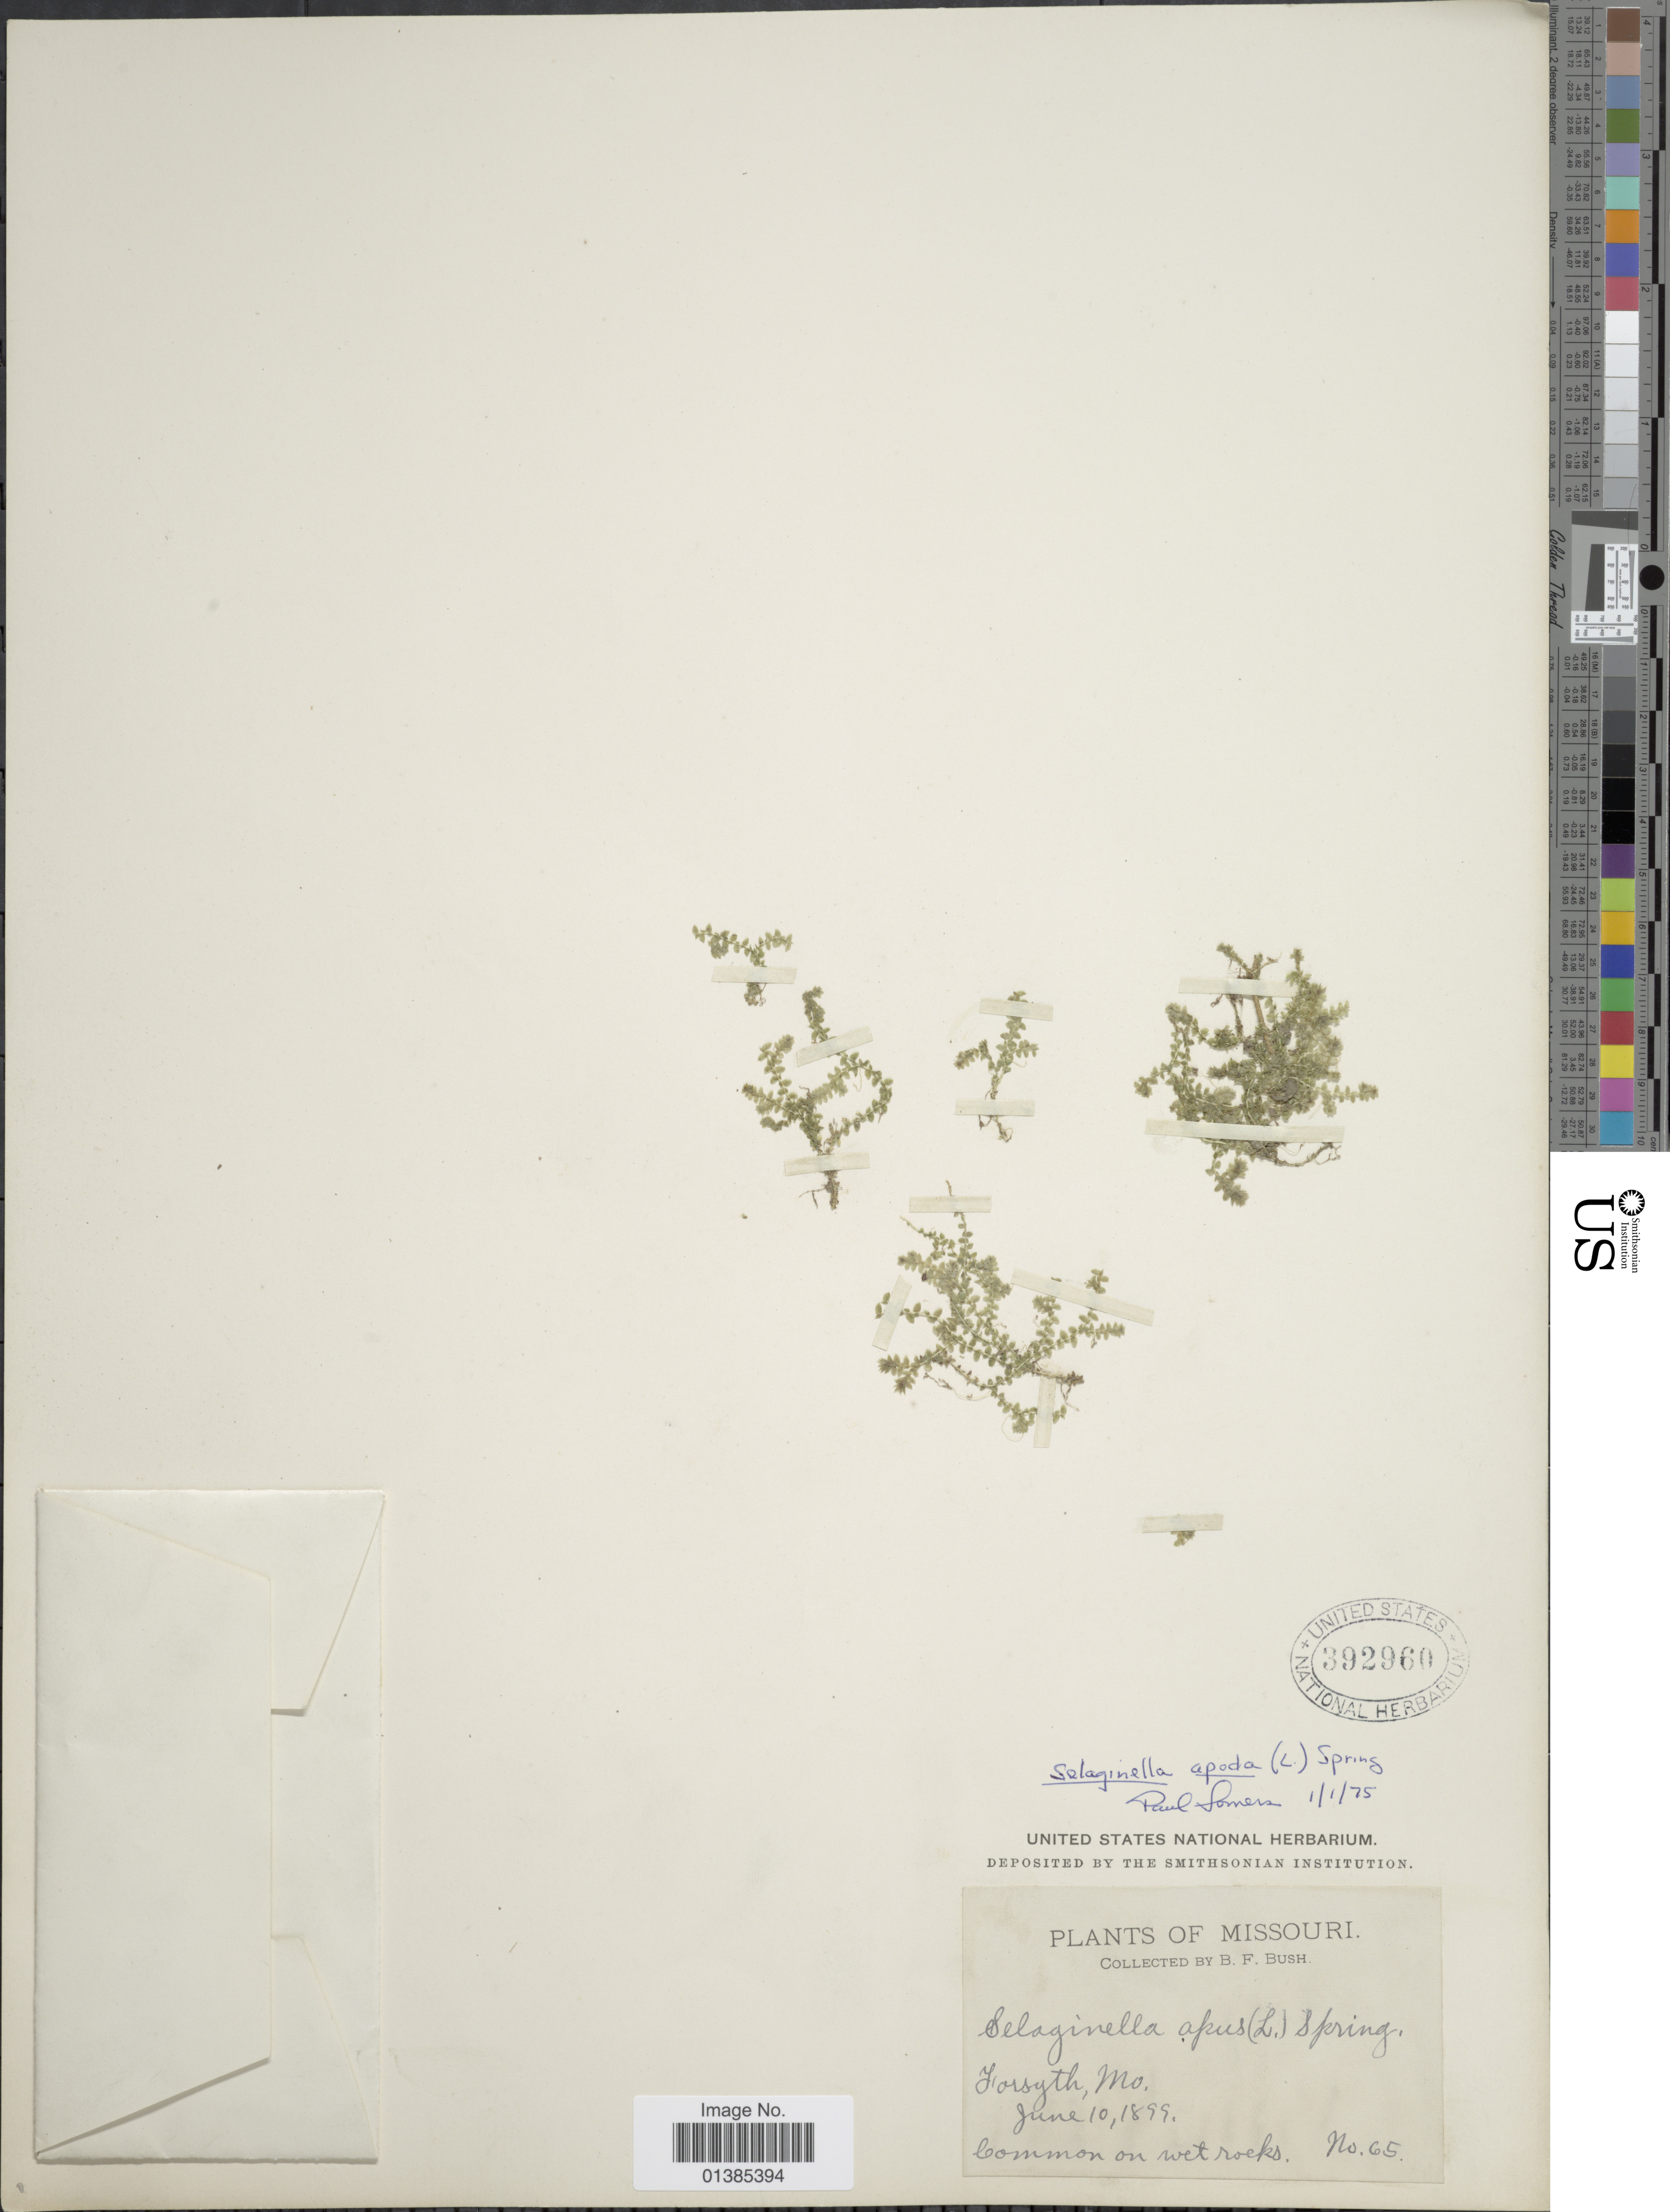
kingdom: Plantae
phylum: Tracheophyta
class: Lycopodiopsida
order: Selaginellales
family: Selaginellaceae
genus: Selaginella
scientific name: Selaginella apus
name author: Spring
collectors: B. F. Bush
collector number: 65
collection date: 1899-06-10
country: United States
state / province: Missouri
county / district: Taney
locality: Forsyth.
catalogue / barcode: US 392960